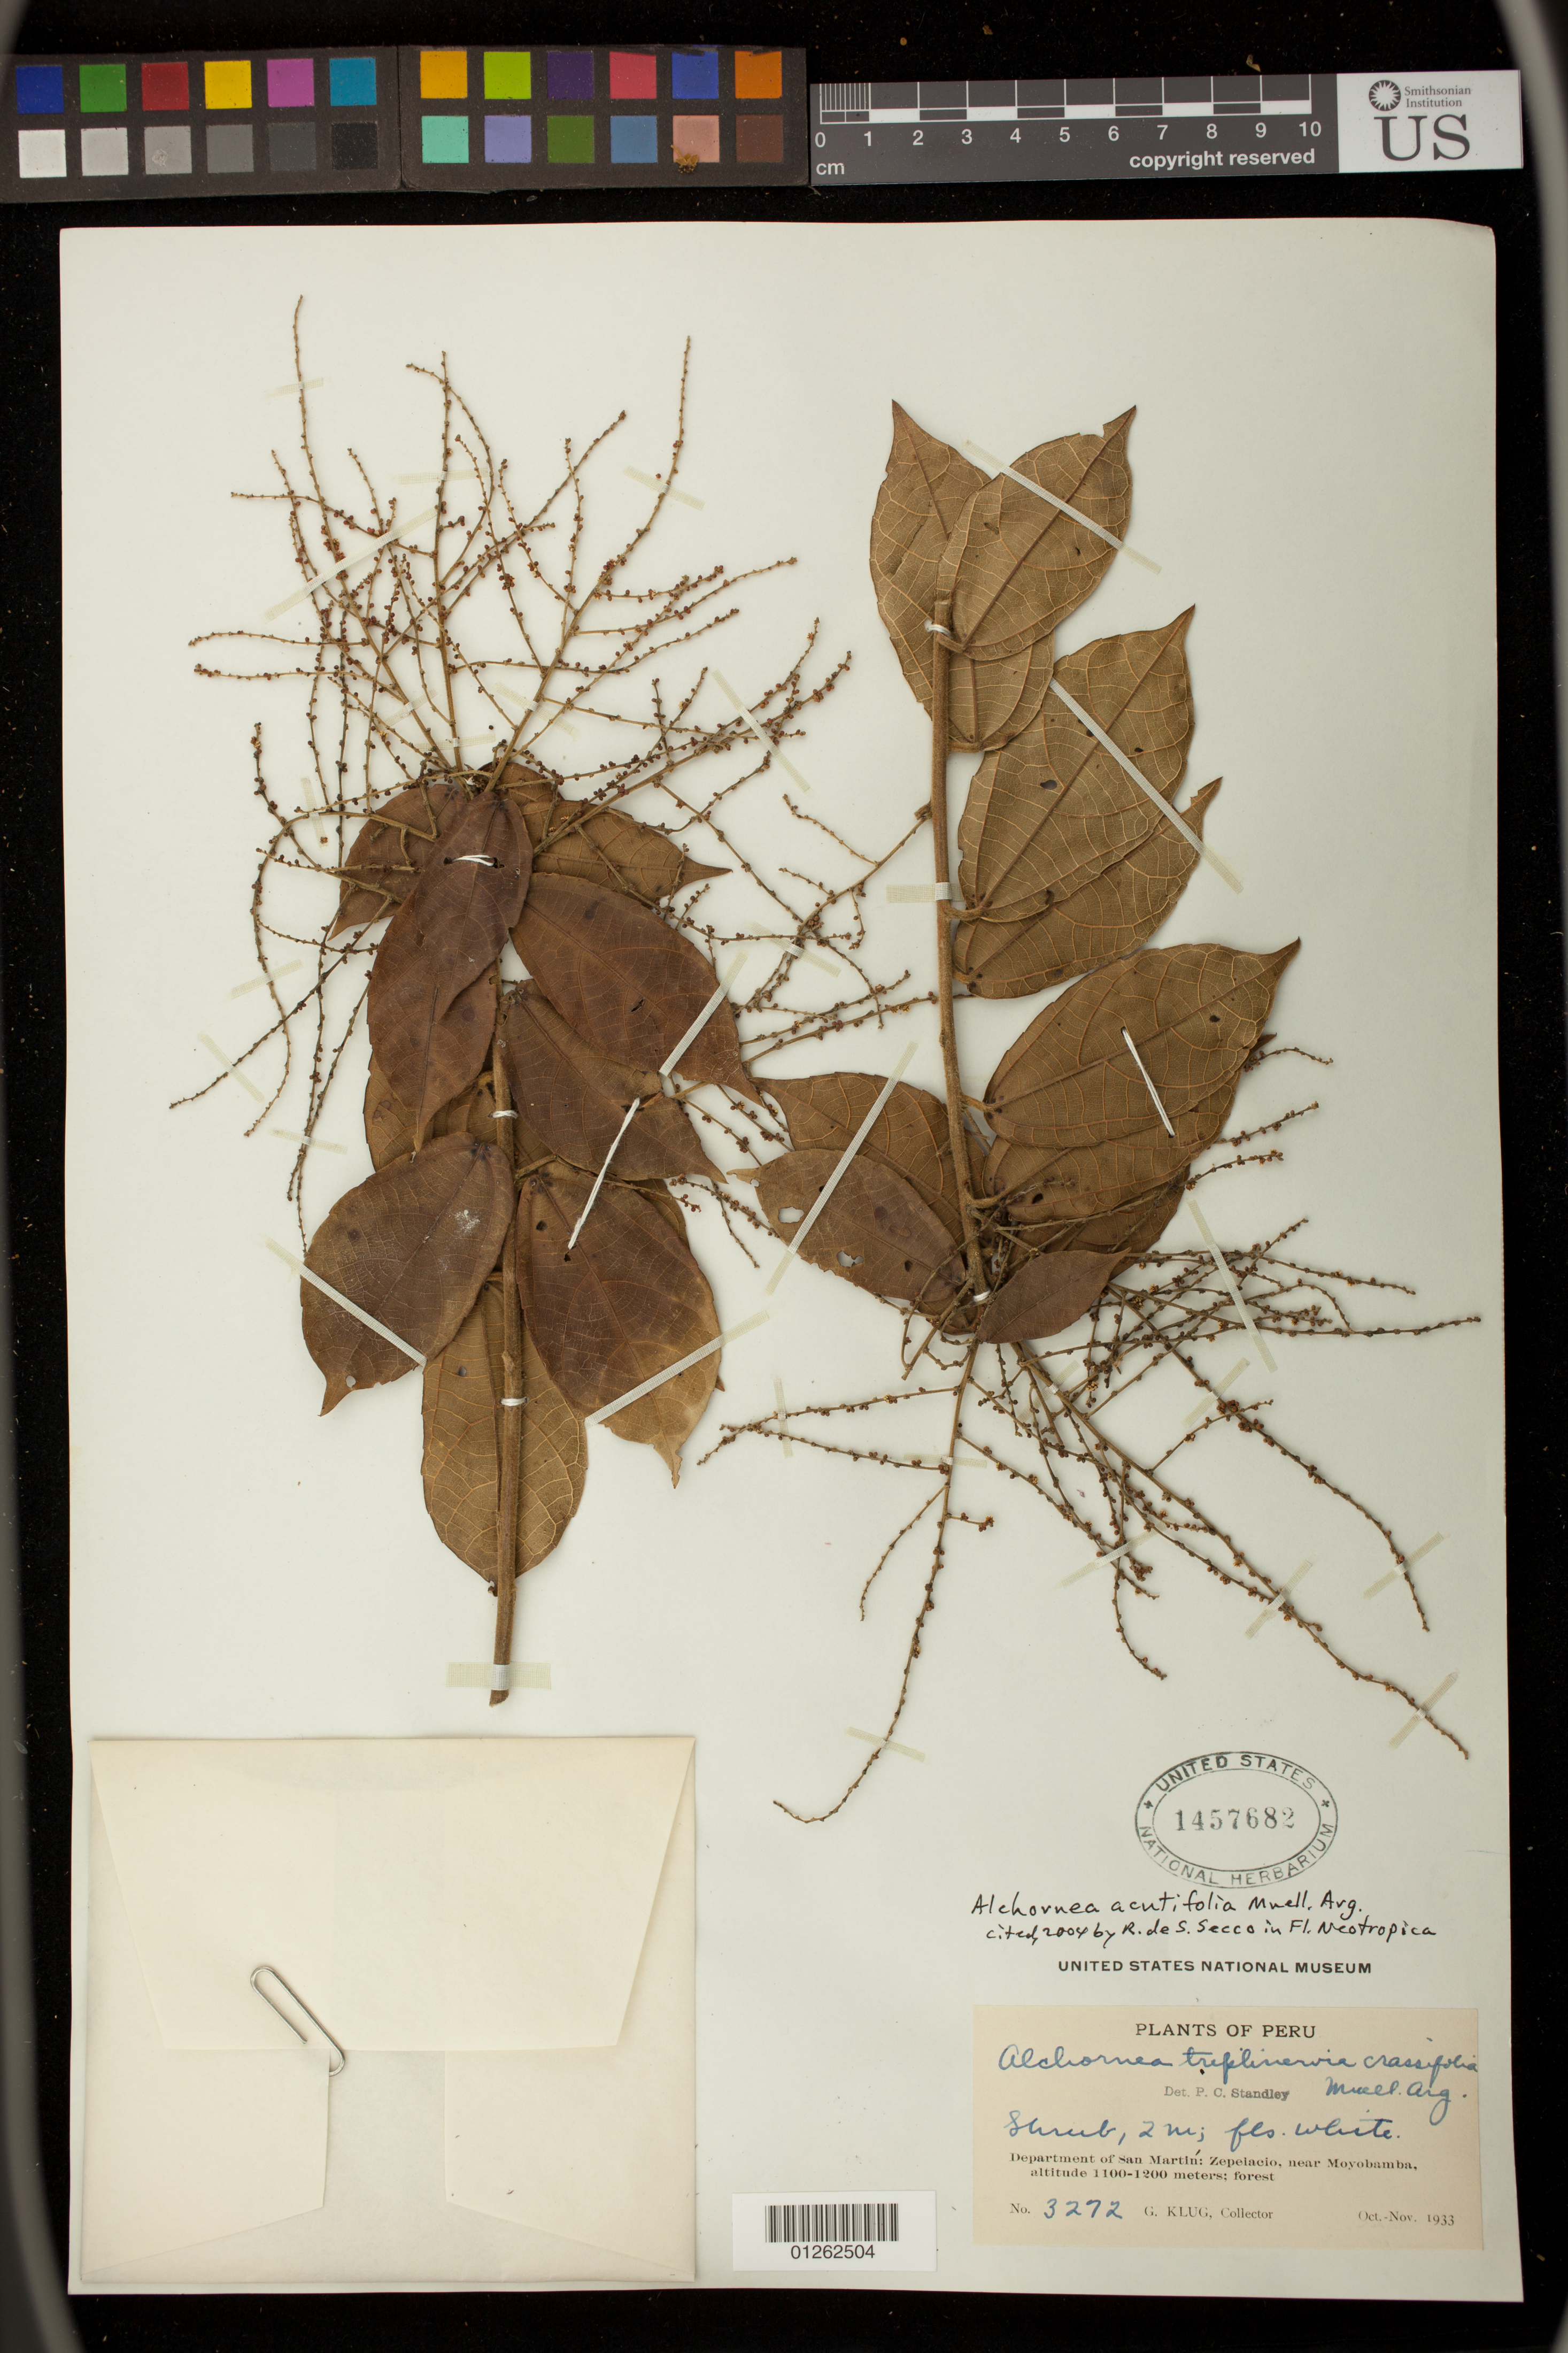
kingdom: Plantae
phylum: Tracheophyta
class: Magnoliopsida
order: Malpighiales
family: Euphorbiaceae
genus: Alchornea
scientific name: Alchornea acutifolia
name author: Müll. Arg.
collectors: G. Klug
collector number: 3272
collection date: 1933-10/1933-11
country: Peru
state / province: San Martín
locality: Zepelacio, near Moyobamba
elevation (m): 1100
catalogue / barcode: US 1457682